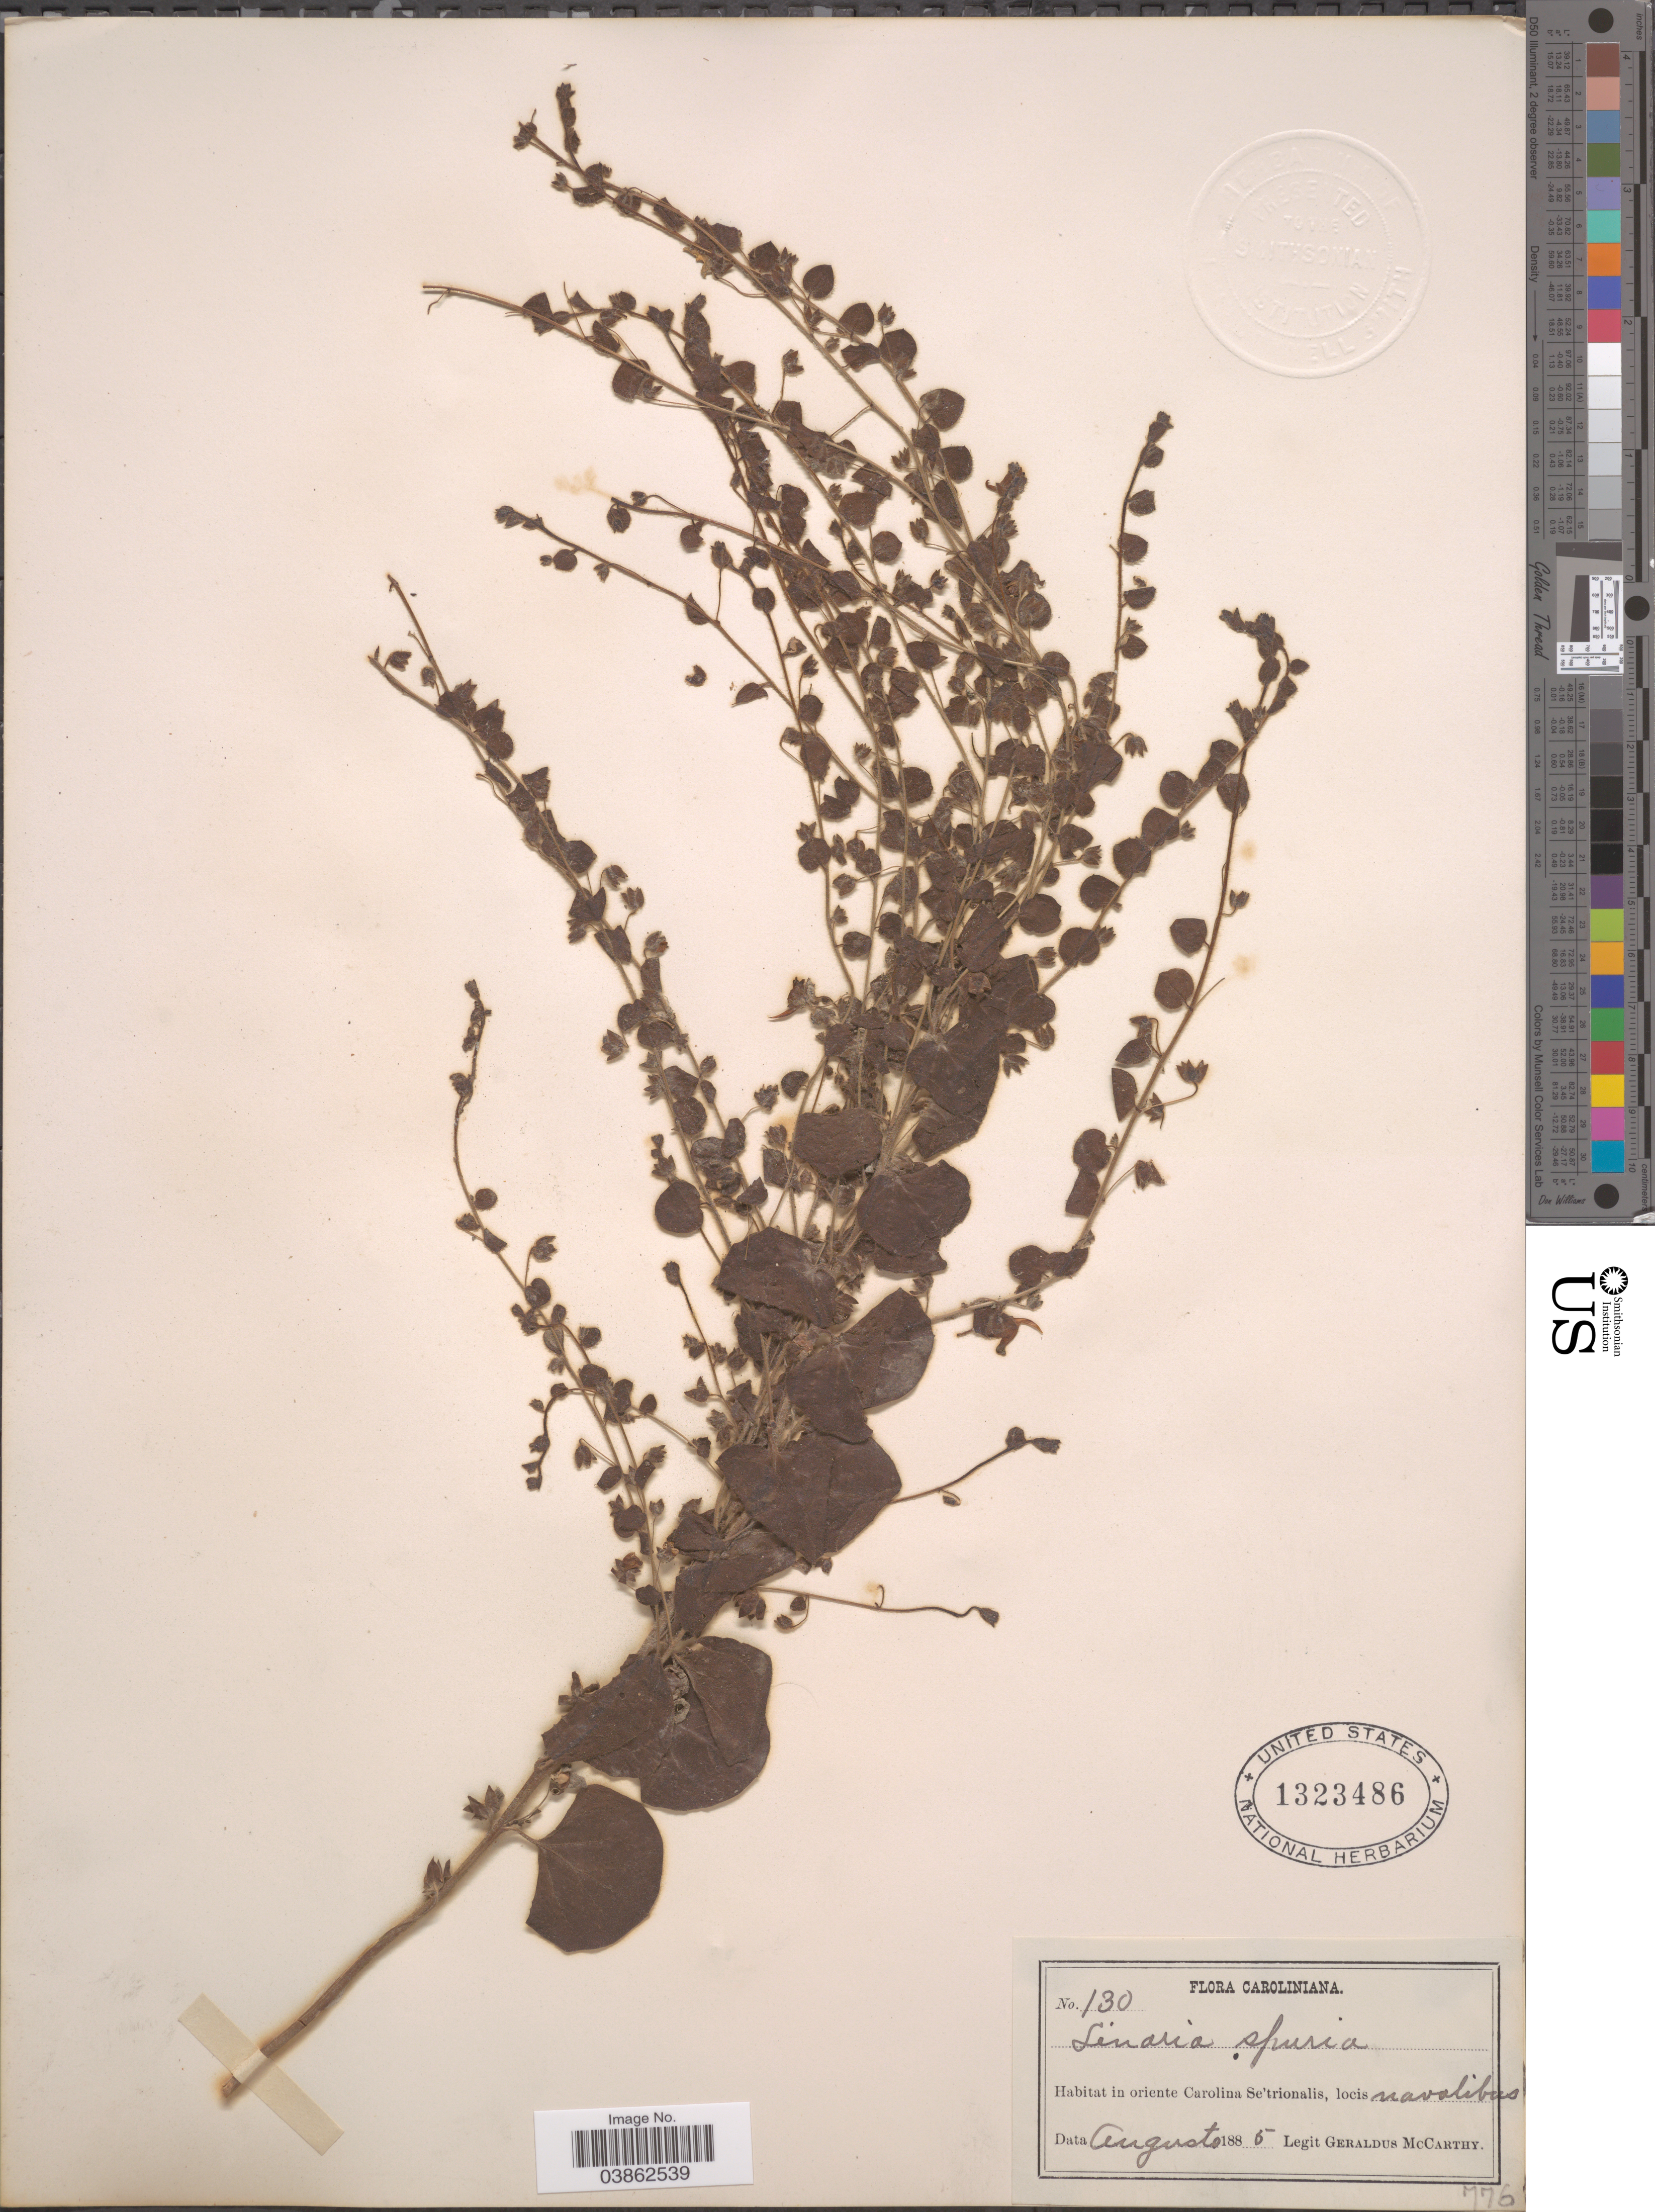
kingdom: Plantae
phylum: Tracheophyta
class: Magnoliopsida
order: Lamiales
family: Plantaginaceae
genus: Kickxia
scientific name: Kickxia spuria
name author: (L.) Dumort.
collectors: M. McCarthy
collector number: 130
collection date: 1885-08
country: United States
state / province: North Carolina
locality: Caroliniana. In oriente Carolina Se'trionalis, locis navalibus.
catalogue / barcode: US 1323486